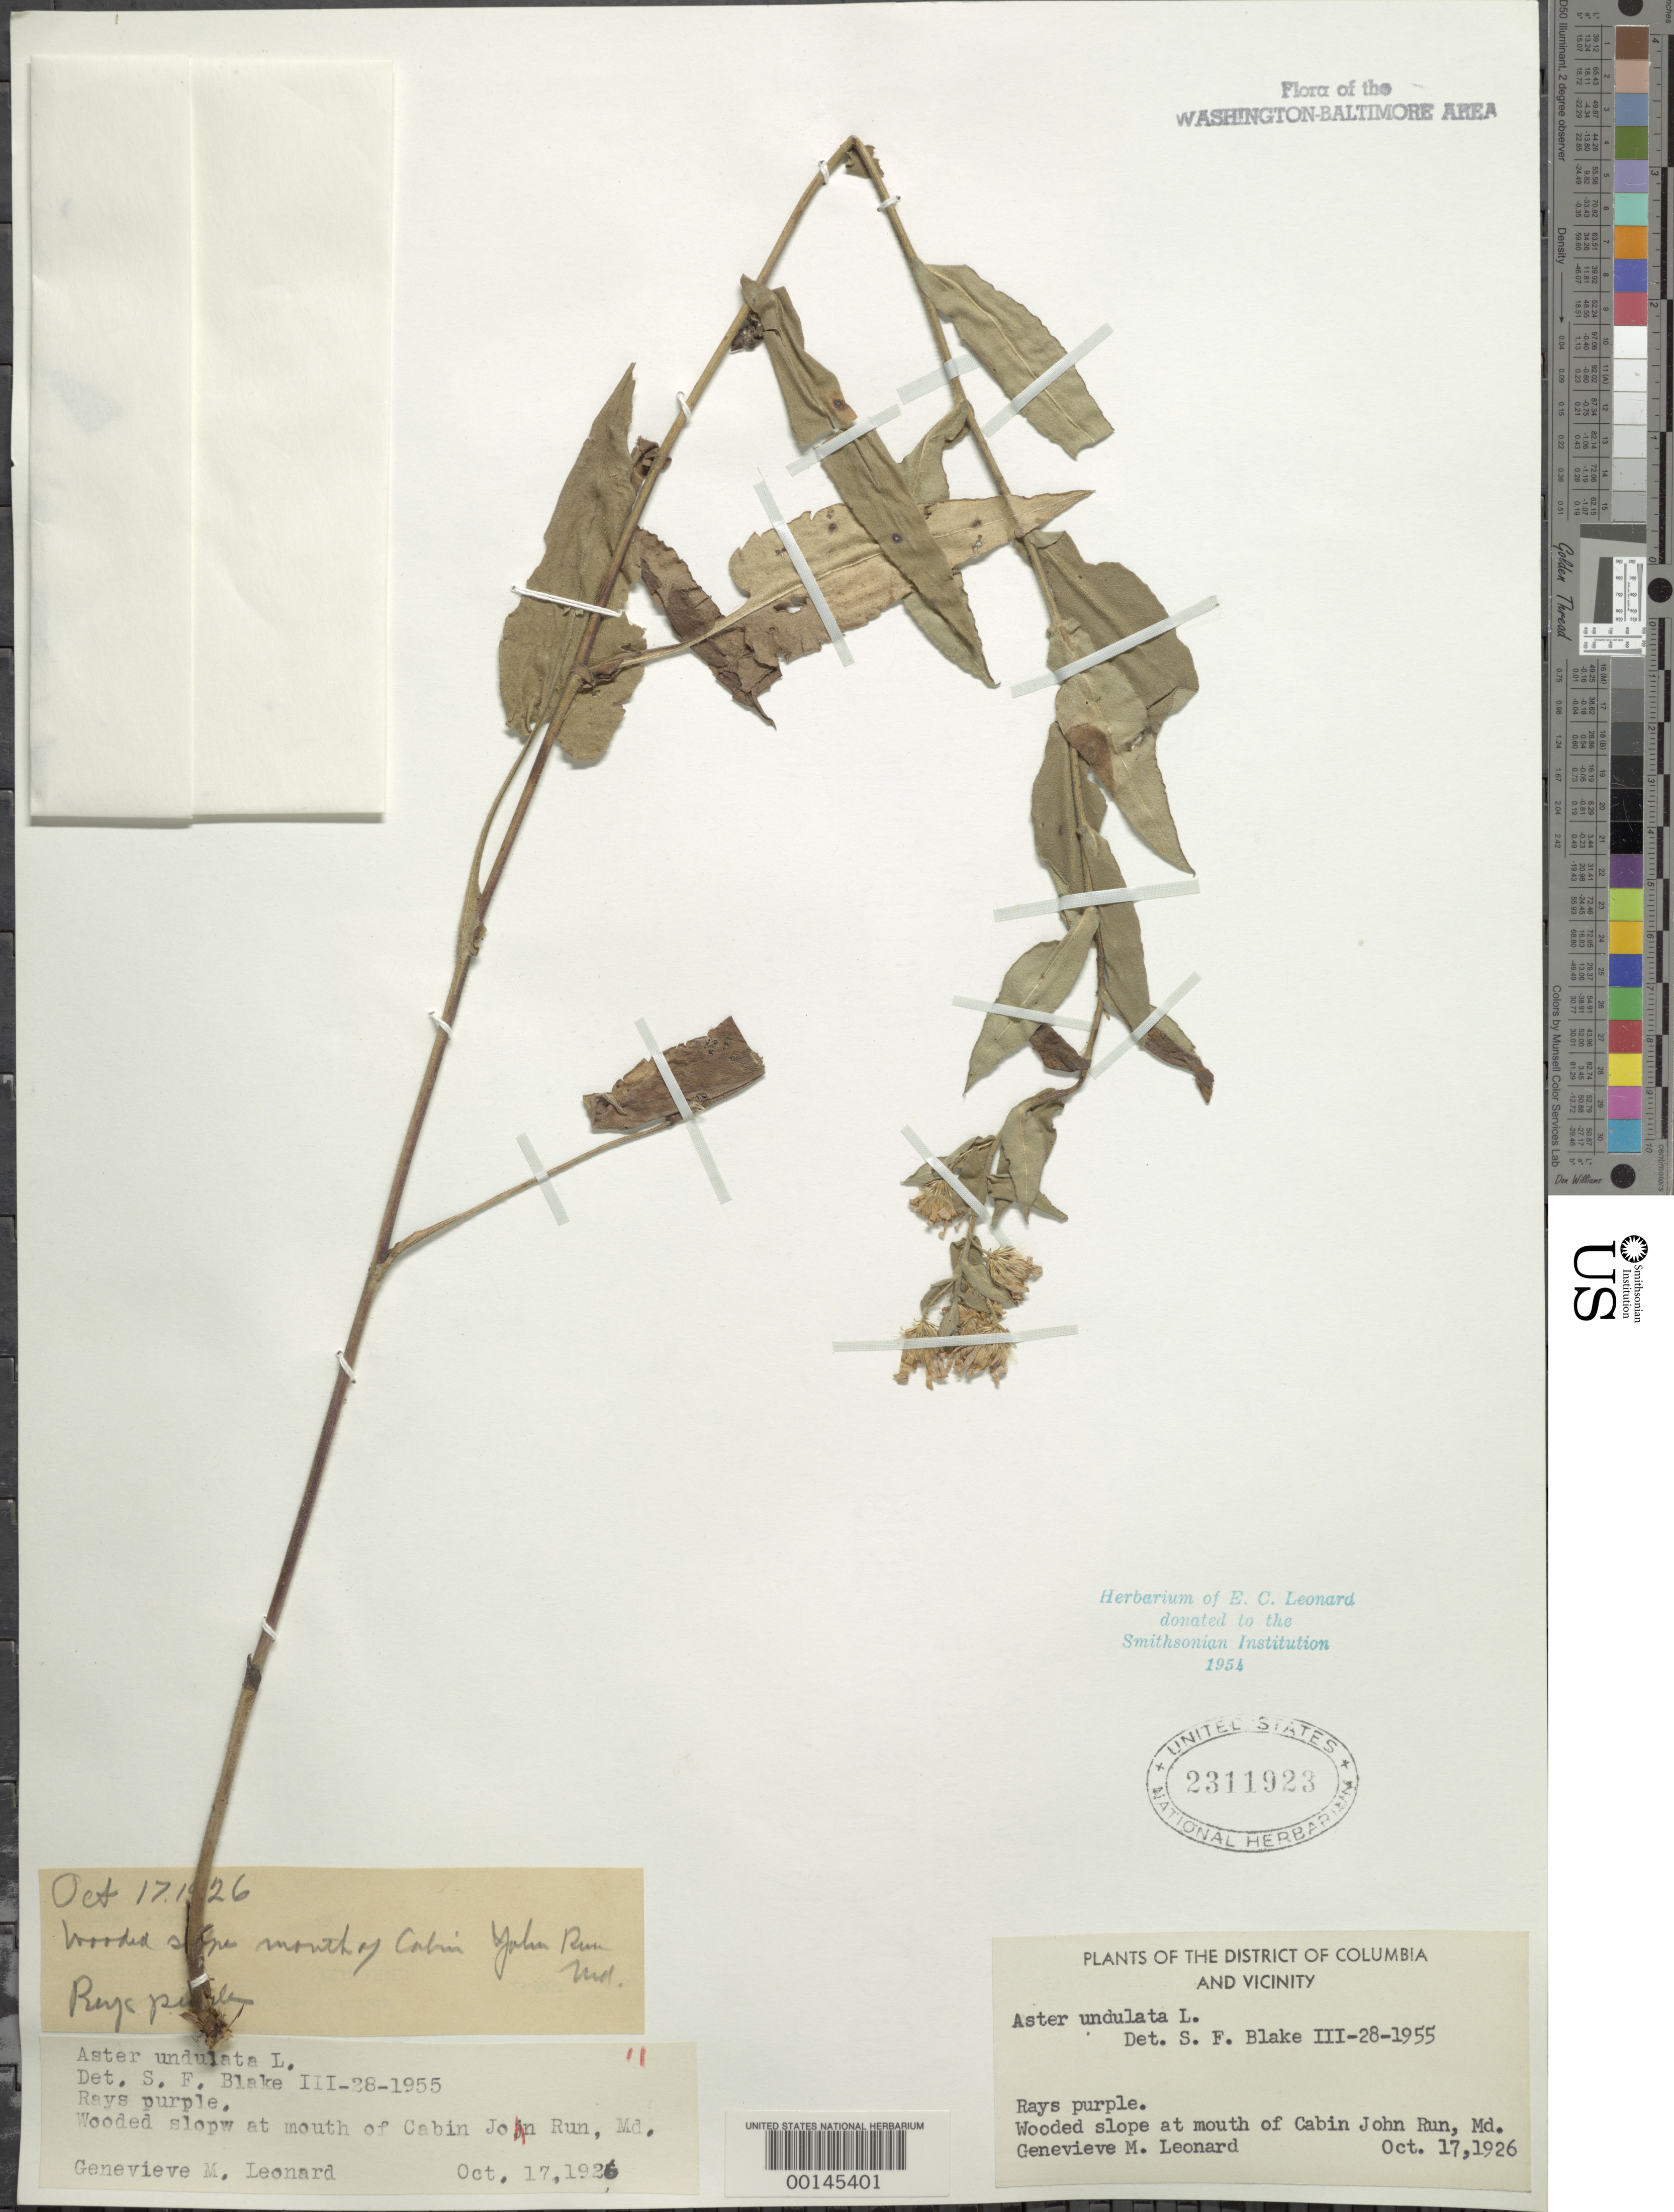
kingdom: Plantae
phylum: Tracheophyta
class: Magnoliopsida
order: Asterales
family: Asteraceae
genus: Symphyotrichum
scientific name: Symphyotrichum undulatum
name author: (L.) G.L. Nesom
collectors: G. M. Leonard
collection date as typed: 17 Oct 1926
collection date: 1926-10-17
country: United States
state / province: Maryland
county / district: Montgomery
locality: Mouth of Cabin John Run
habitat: Wooded slope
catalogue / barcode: US 2311923